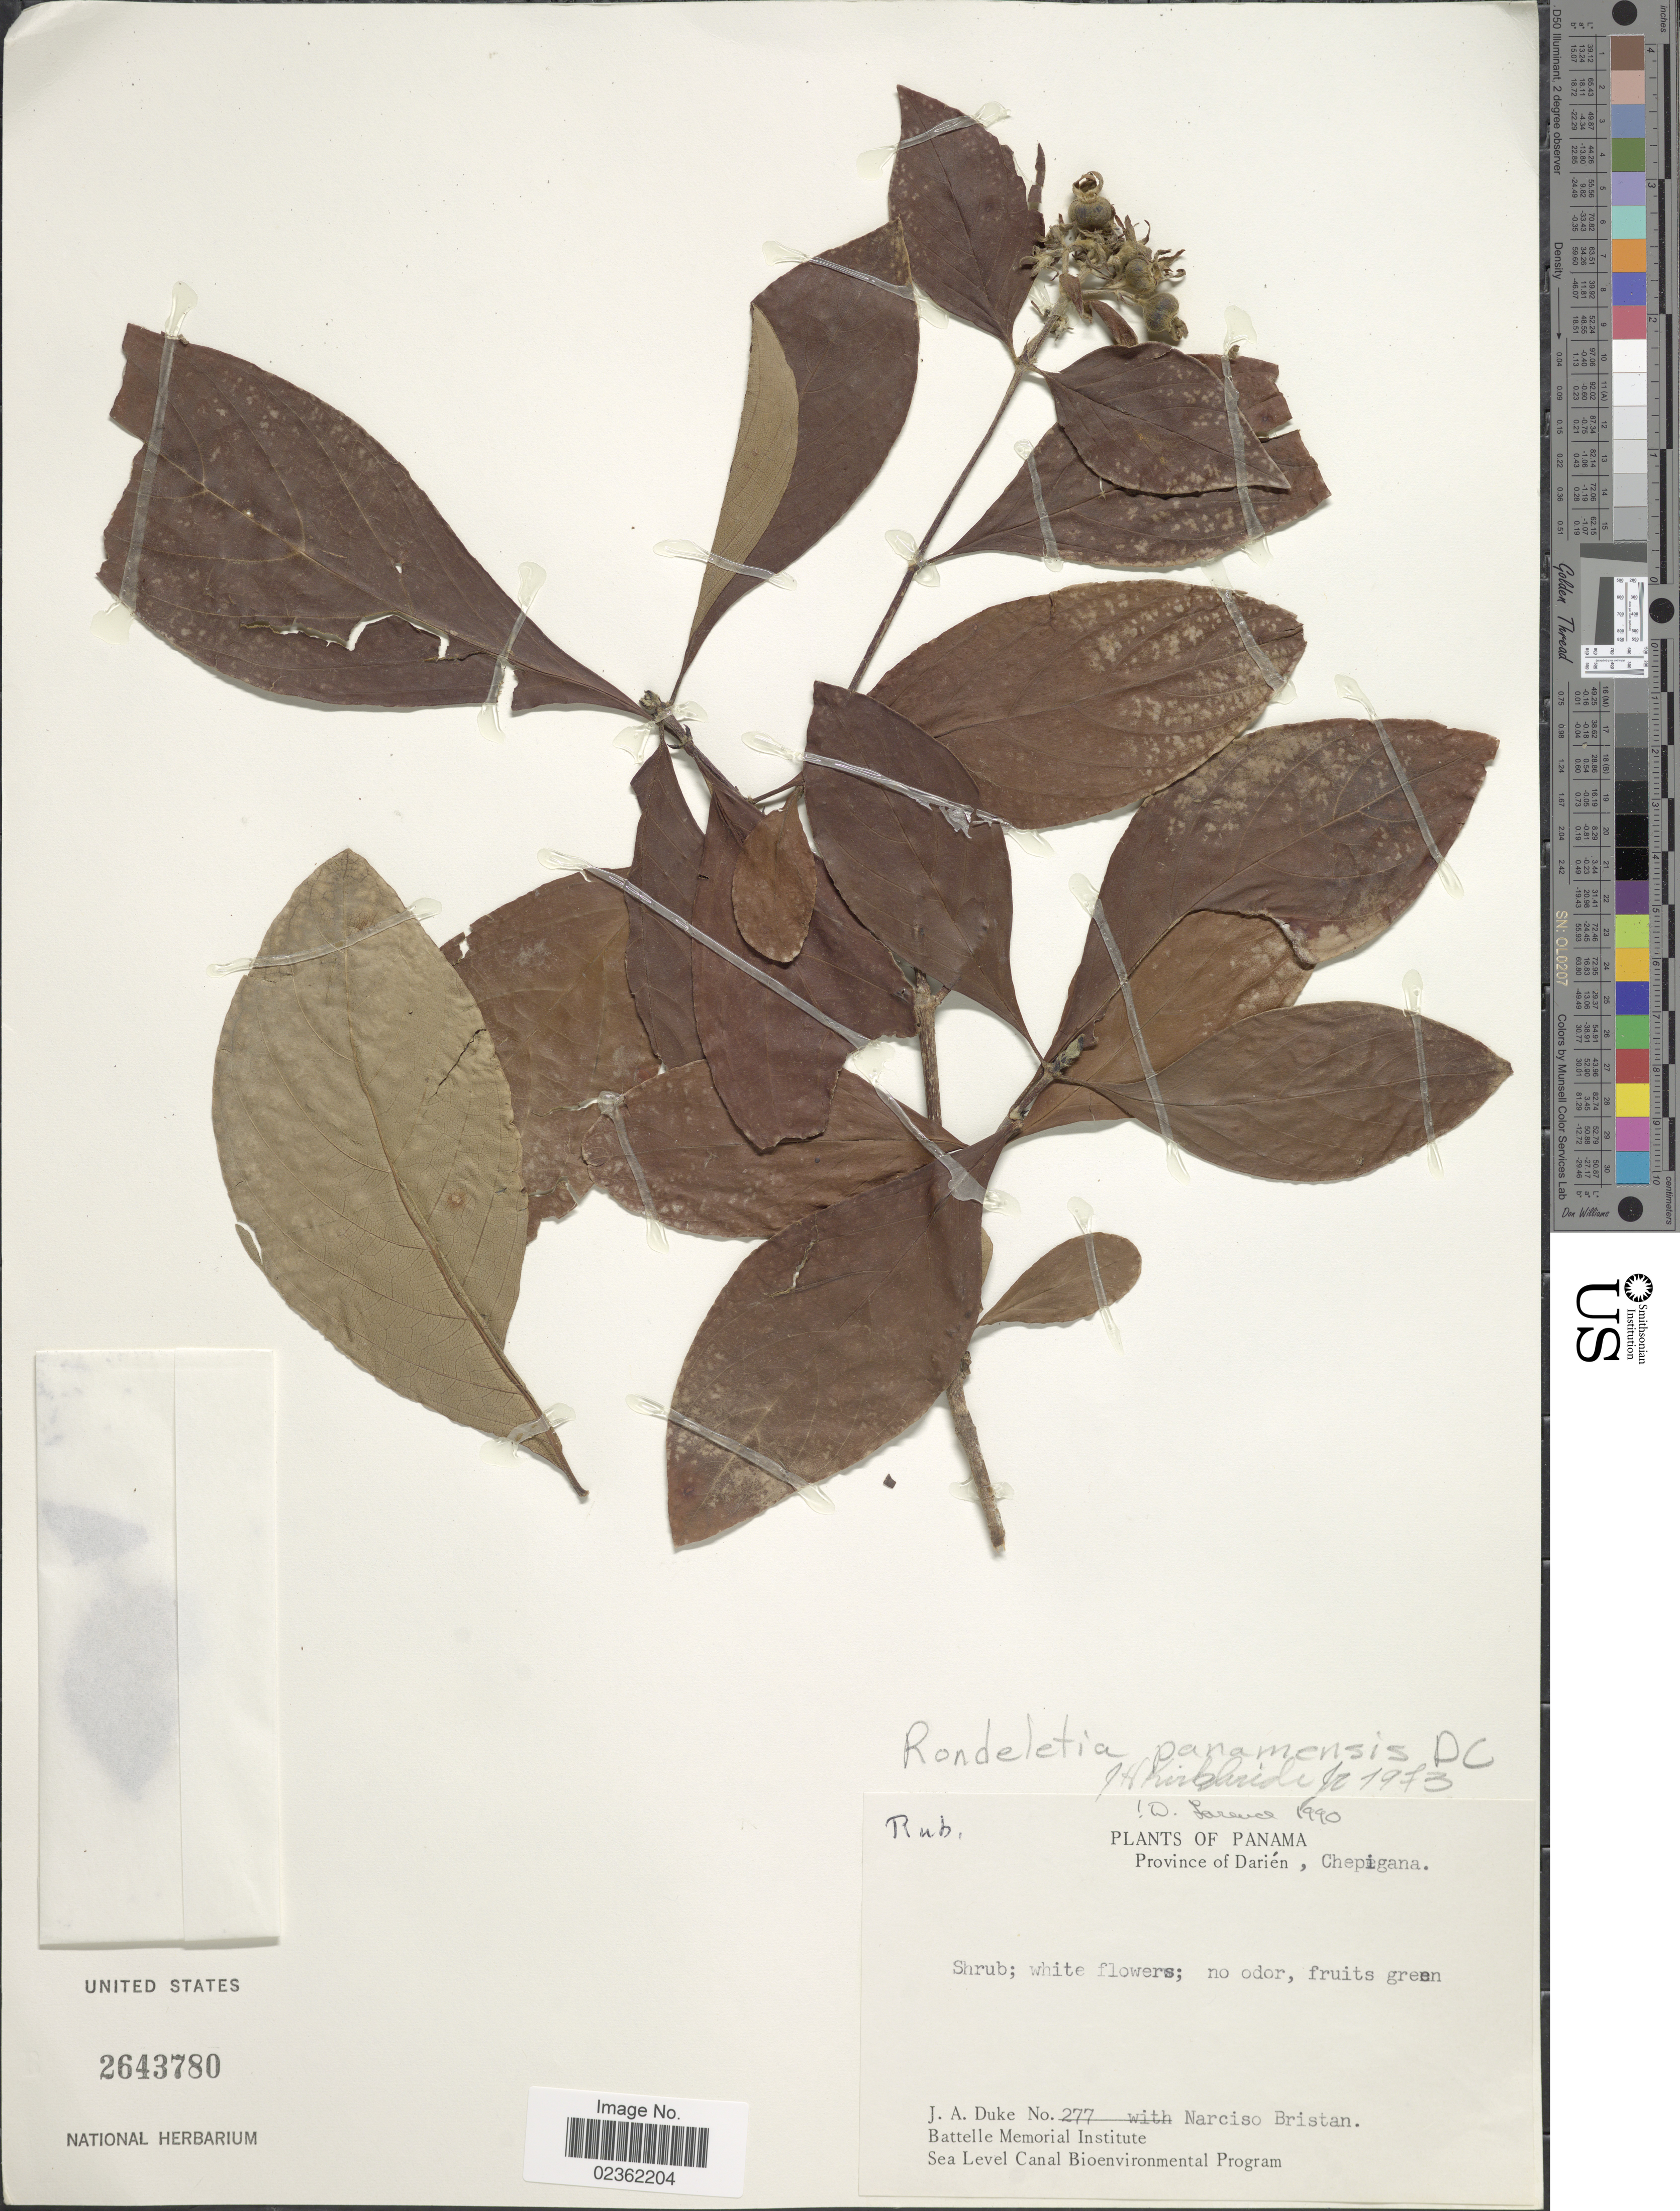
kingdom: Plantae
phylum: Tracheophyta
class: Magnoliopsida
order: Gentianales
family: Rubiaceae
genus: Rondeletia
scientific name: Rondeletia panamensis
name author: DC.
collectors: J. A. Duke & N. Bristan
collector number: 277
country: Panama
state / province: Darién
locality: Chepigana.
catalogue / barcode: US 2643780